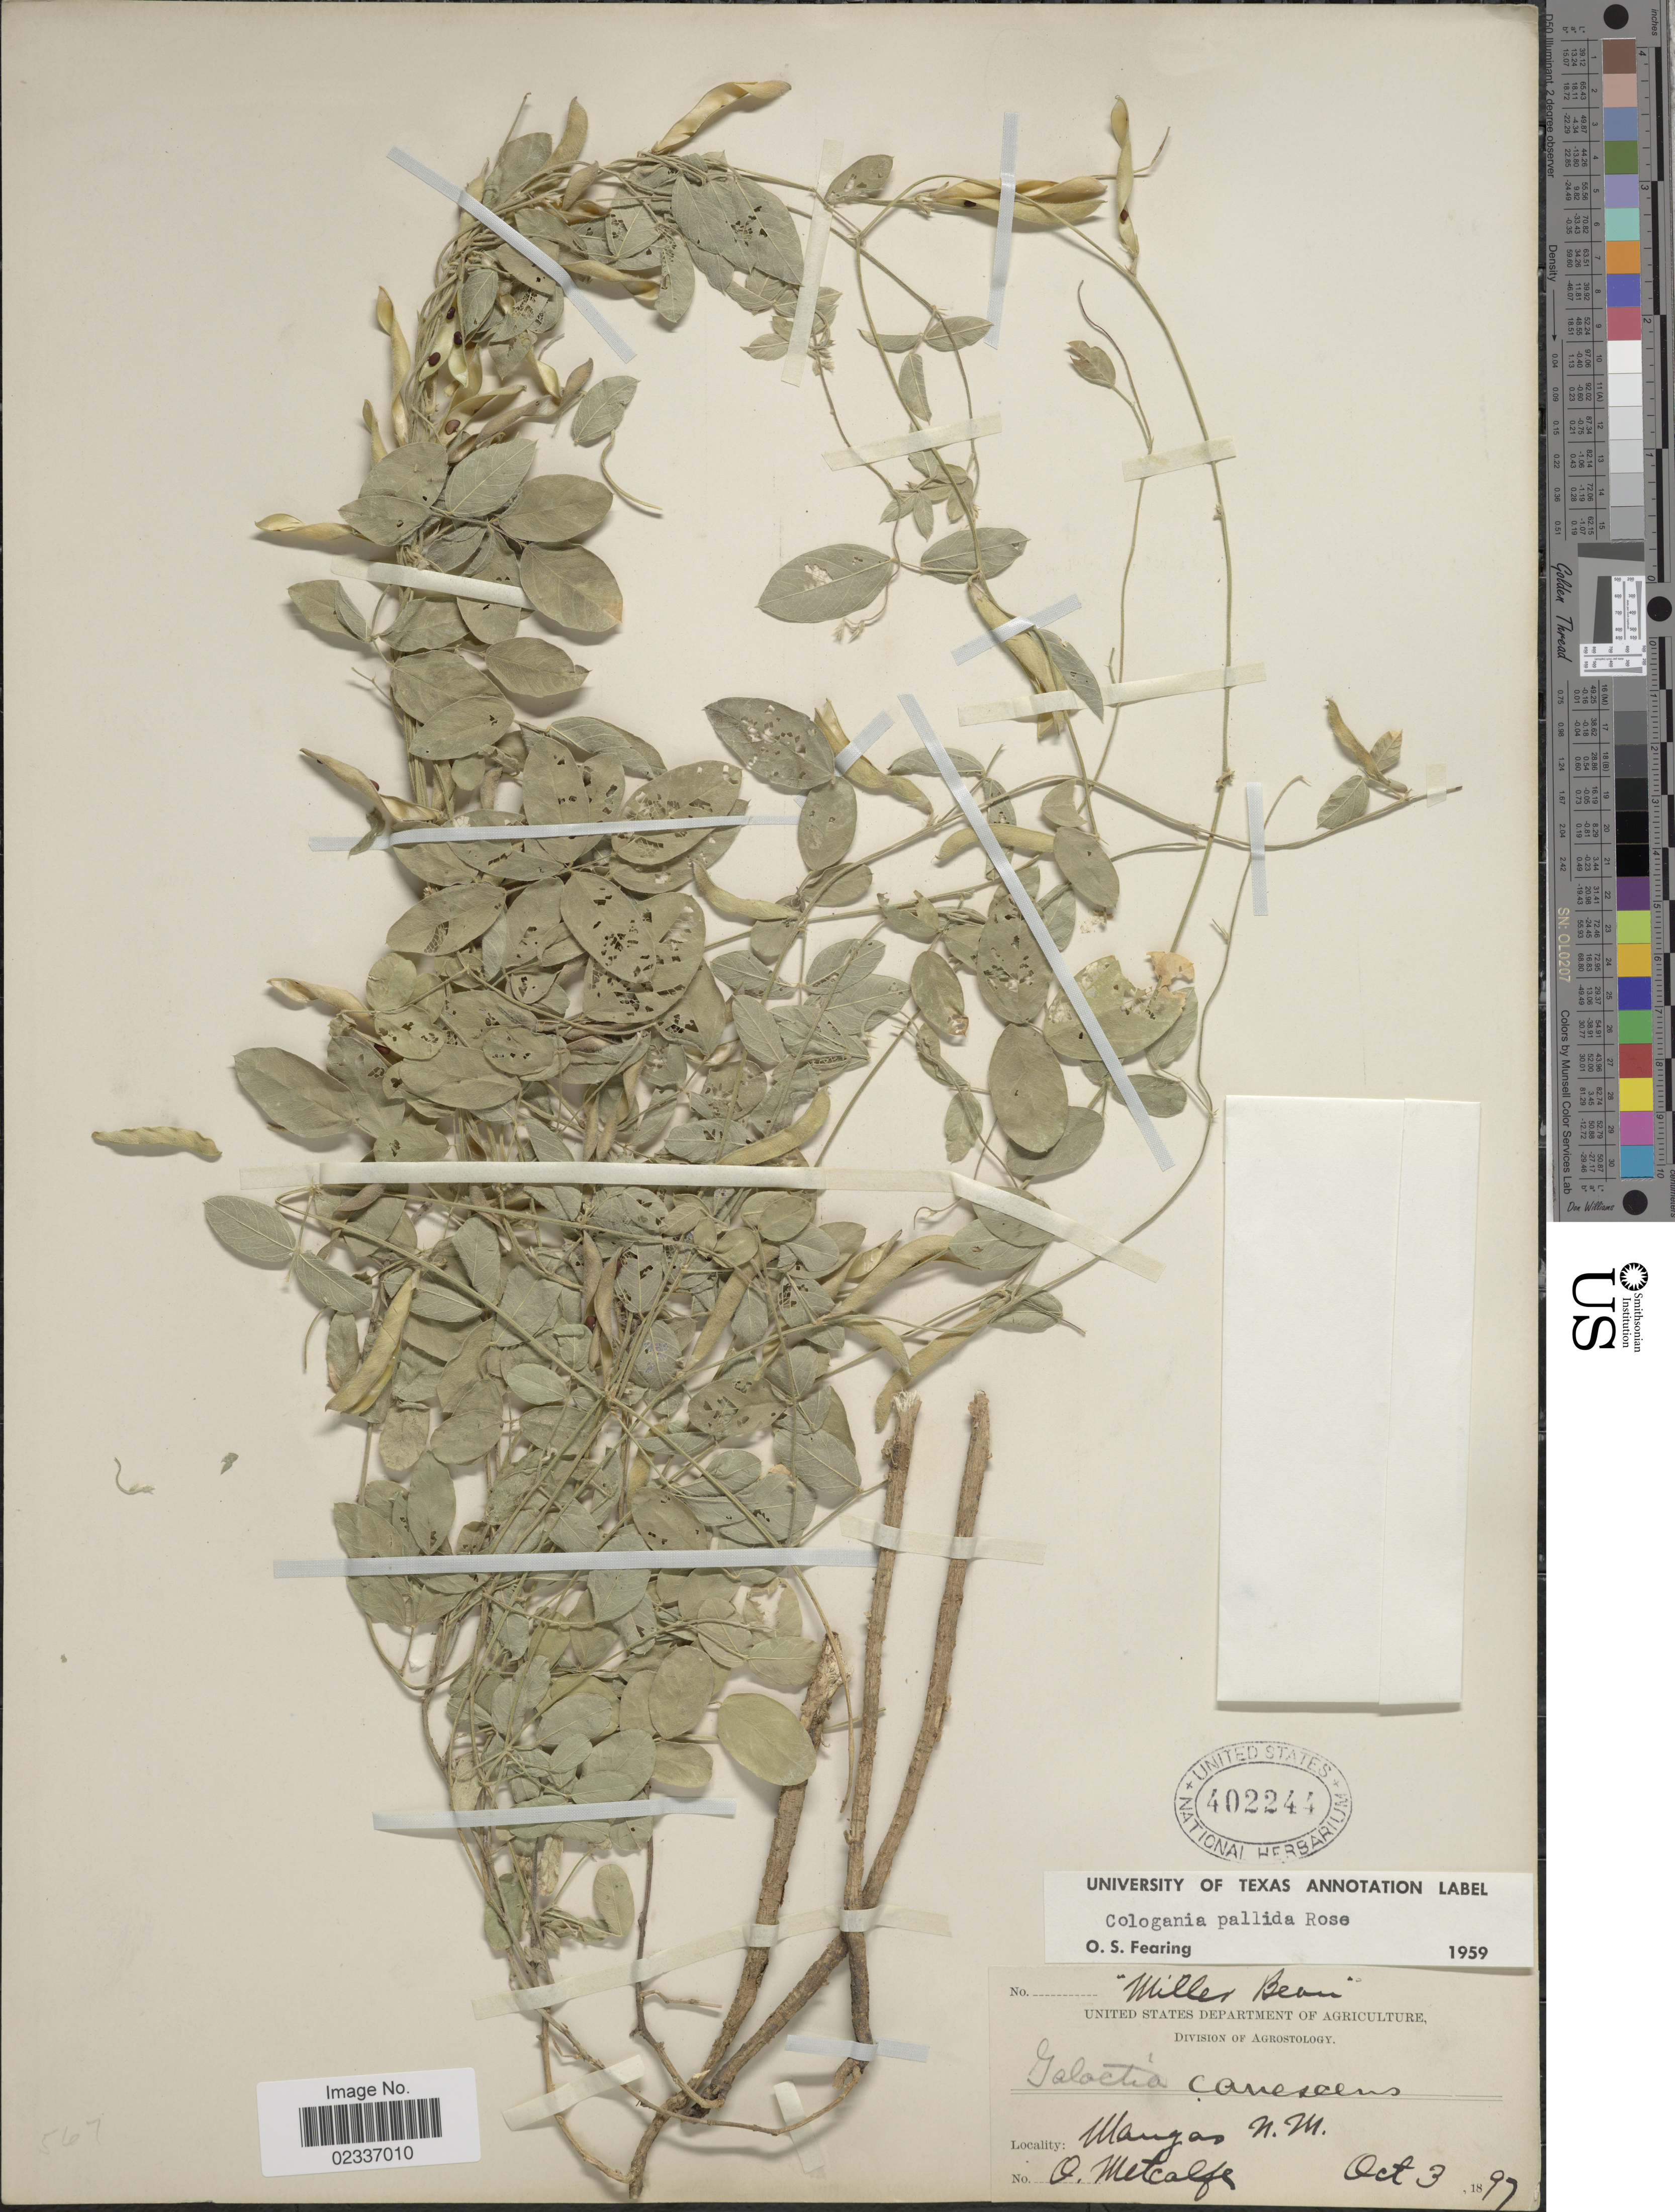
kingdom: Plantae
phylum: Tracheophyta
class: Magnoliopsida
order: Fabales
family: Fabaceae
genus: Cologania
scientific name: Cologania pallida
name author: Rose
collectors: O. B. Metcalfe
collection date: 1897-10-03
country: United States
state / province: New Mexico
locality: Mangas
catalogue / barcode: US 402244